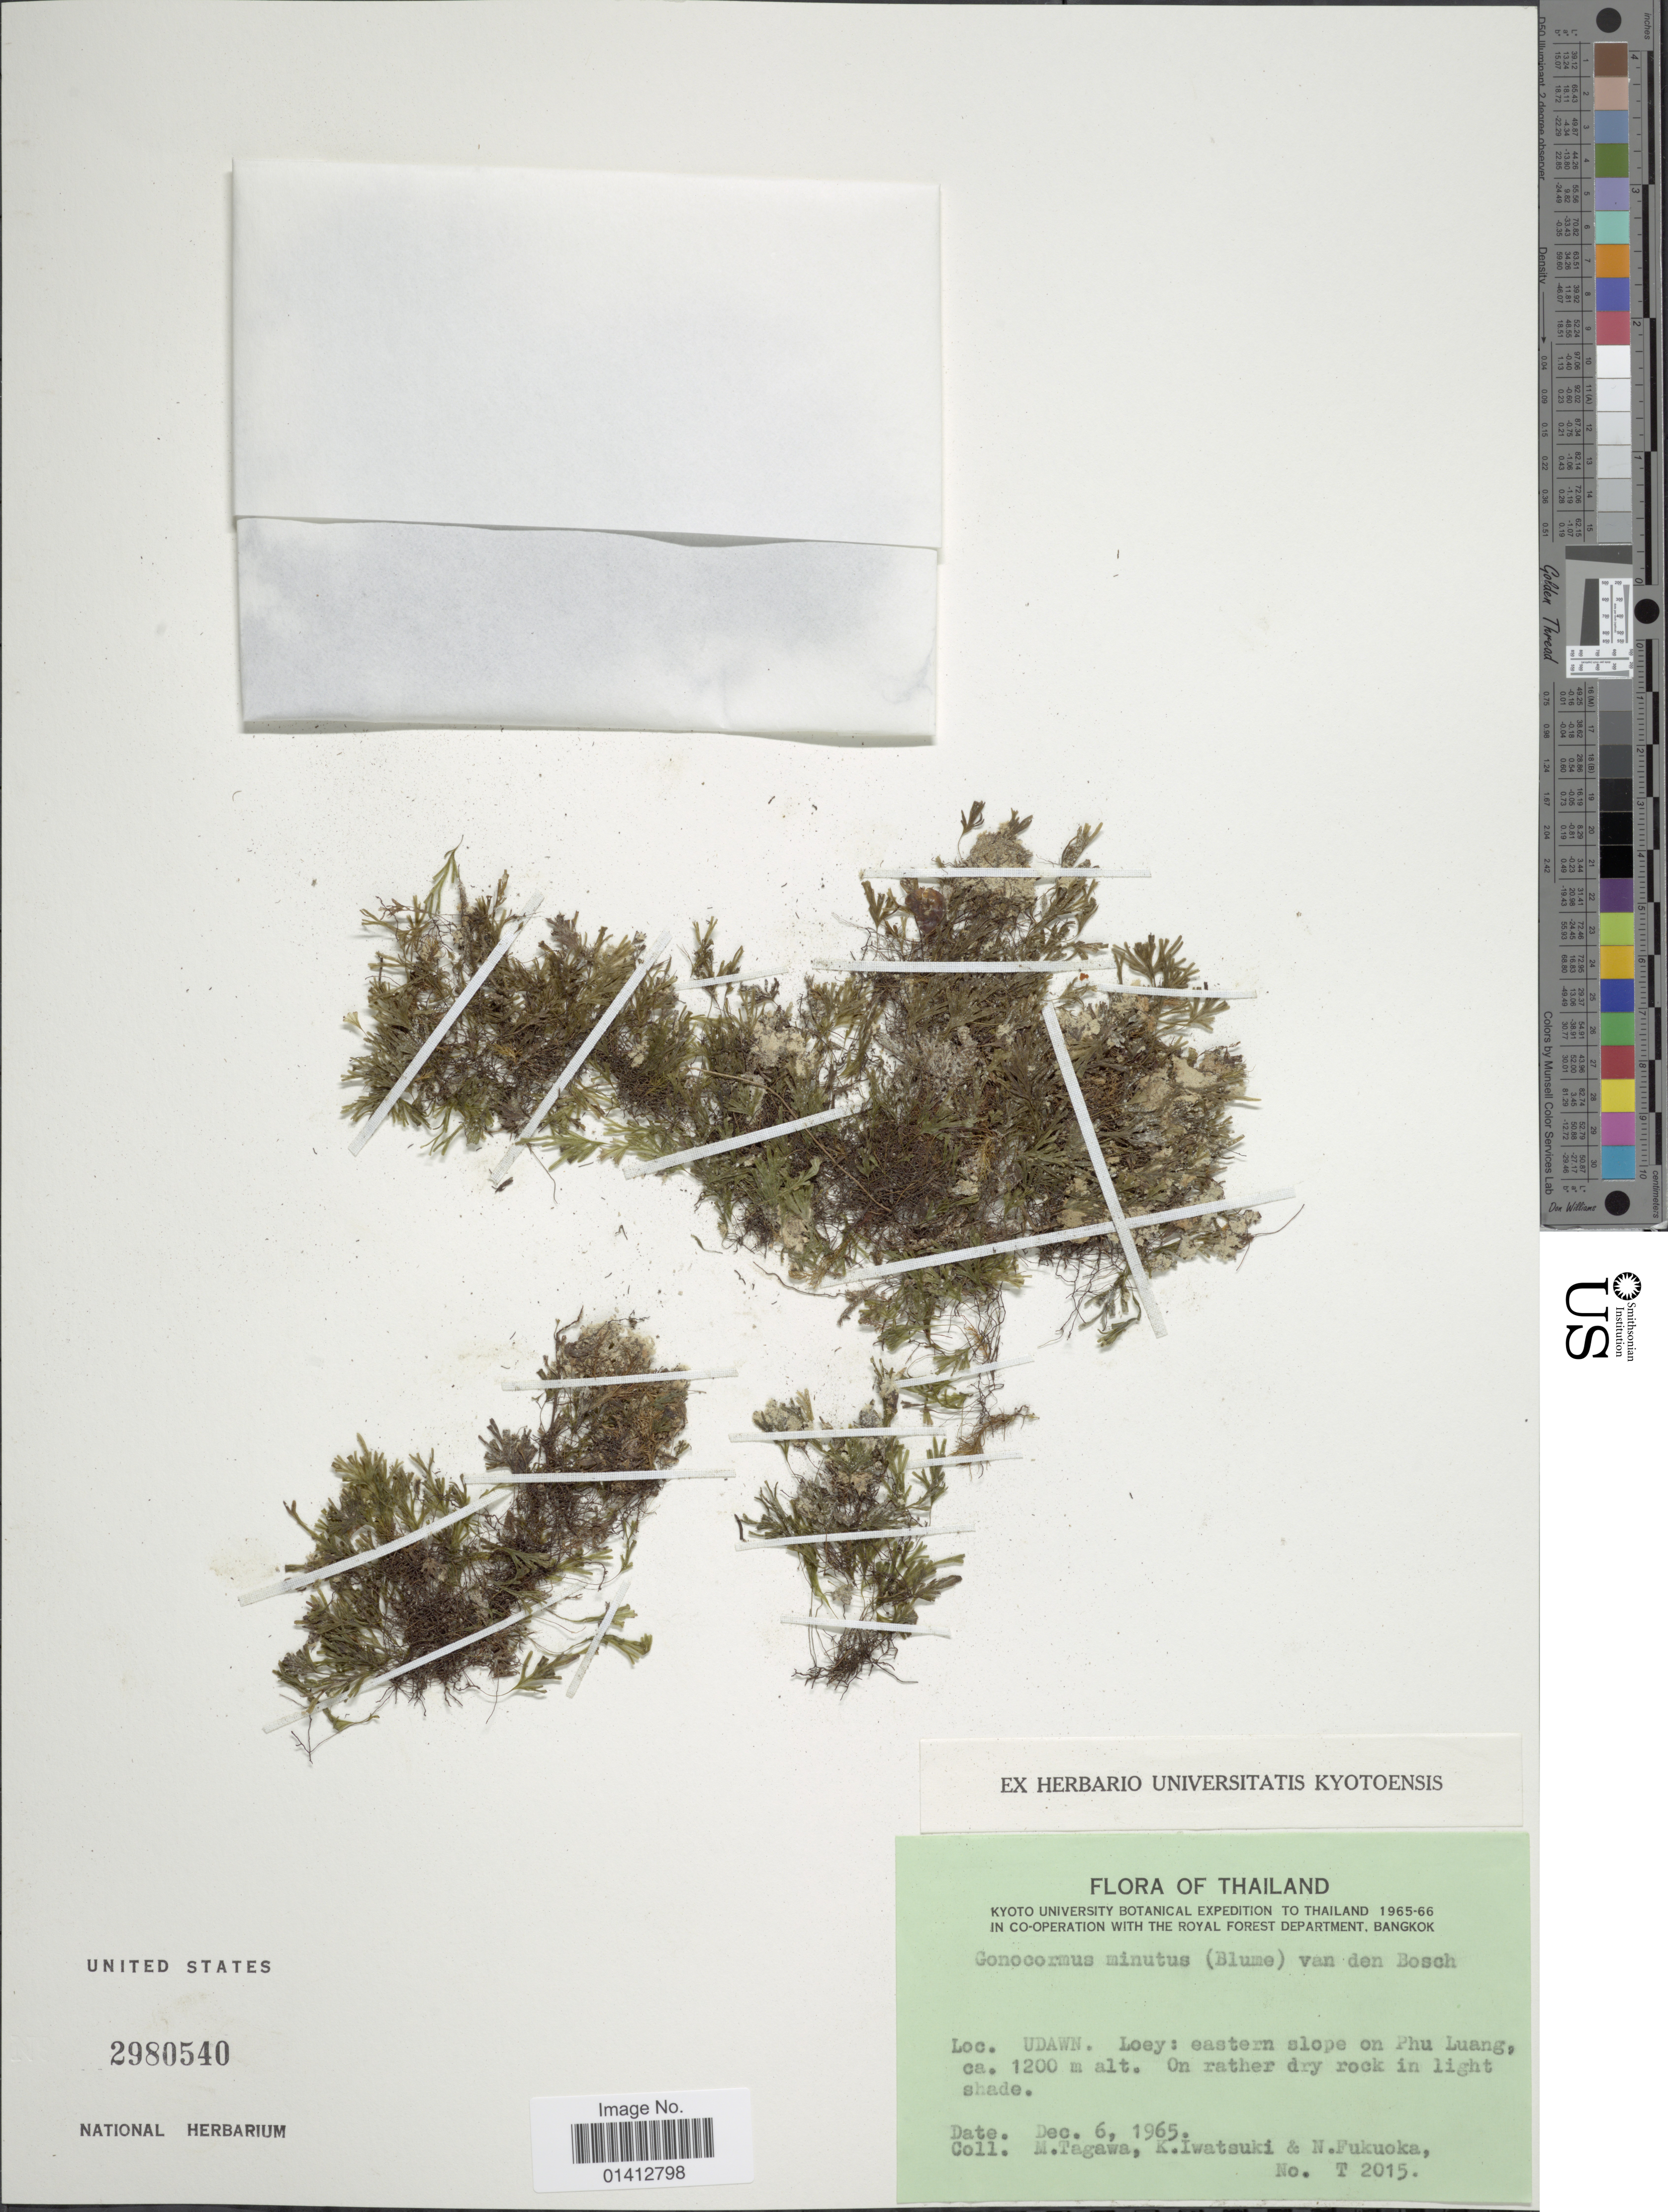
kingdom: Plantae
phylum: Tracheophyta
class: Polypodiopsida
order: Hymenophyllales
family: Hymenophyllaceae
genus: Crepidomanes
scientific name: Crepidomanes minutum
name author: (Blume) K. Iwats.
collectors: M. Tagawa, K. Iwatsuki & N. Fukuoka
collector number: T 2015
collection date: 1965-12-06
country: Thailand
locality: Udawn. Loey: eastern slope on Phu Luang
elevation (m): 1200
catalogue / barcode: US 2980540